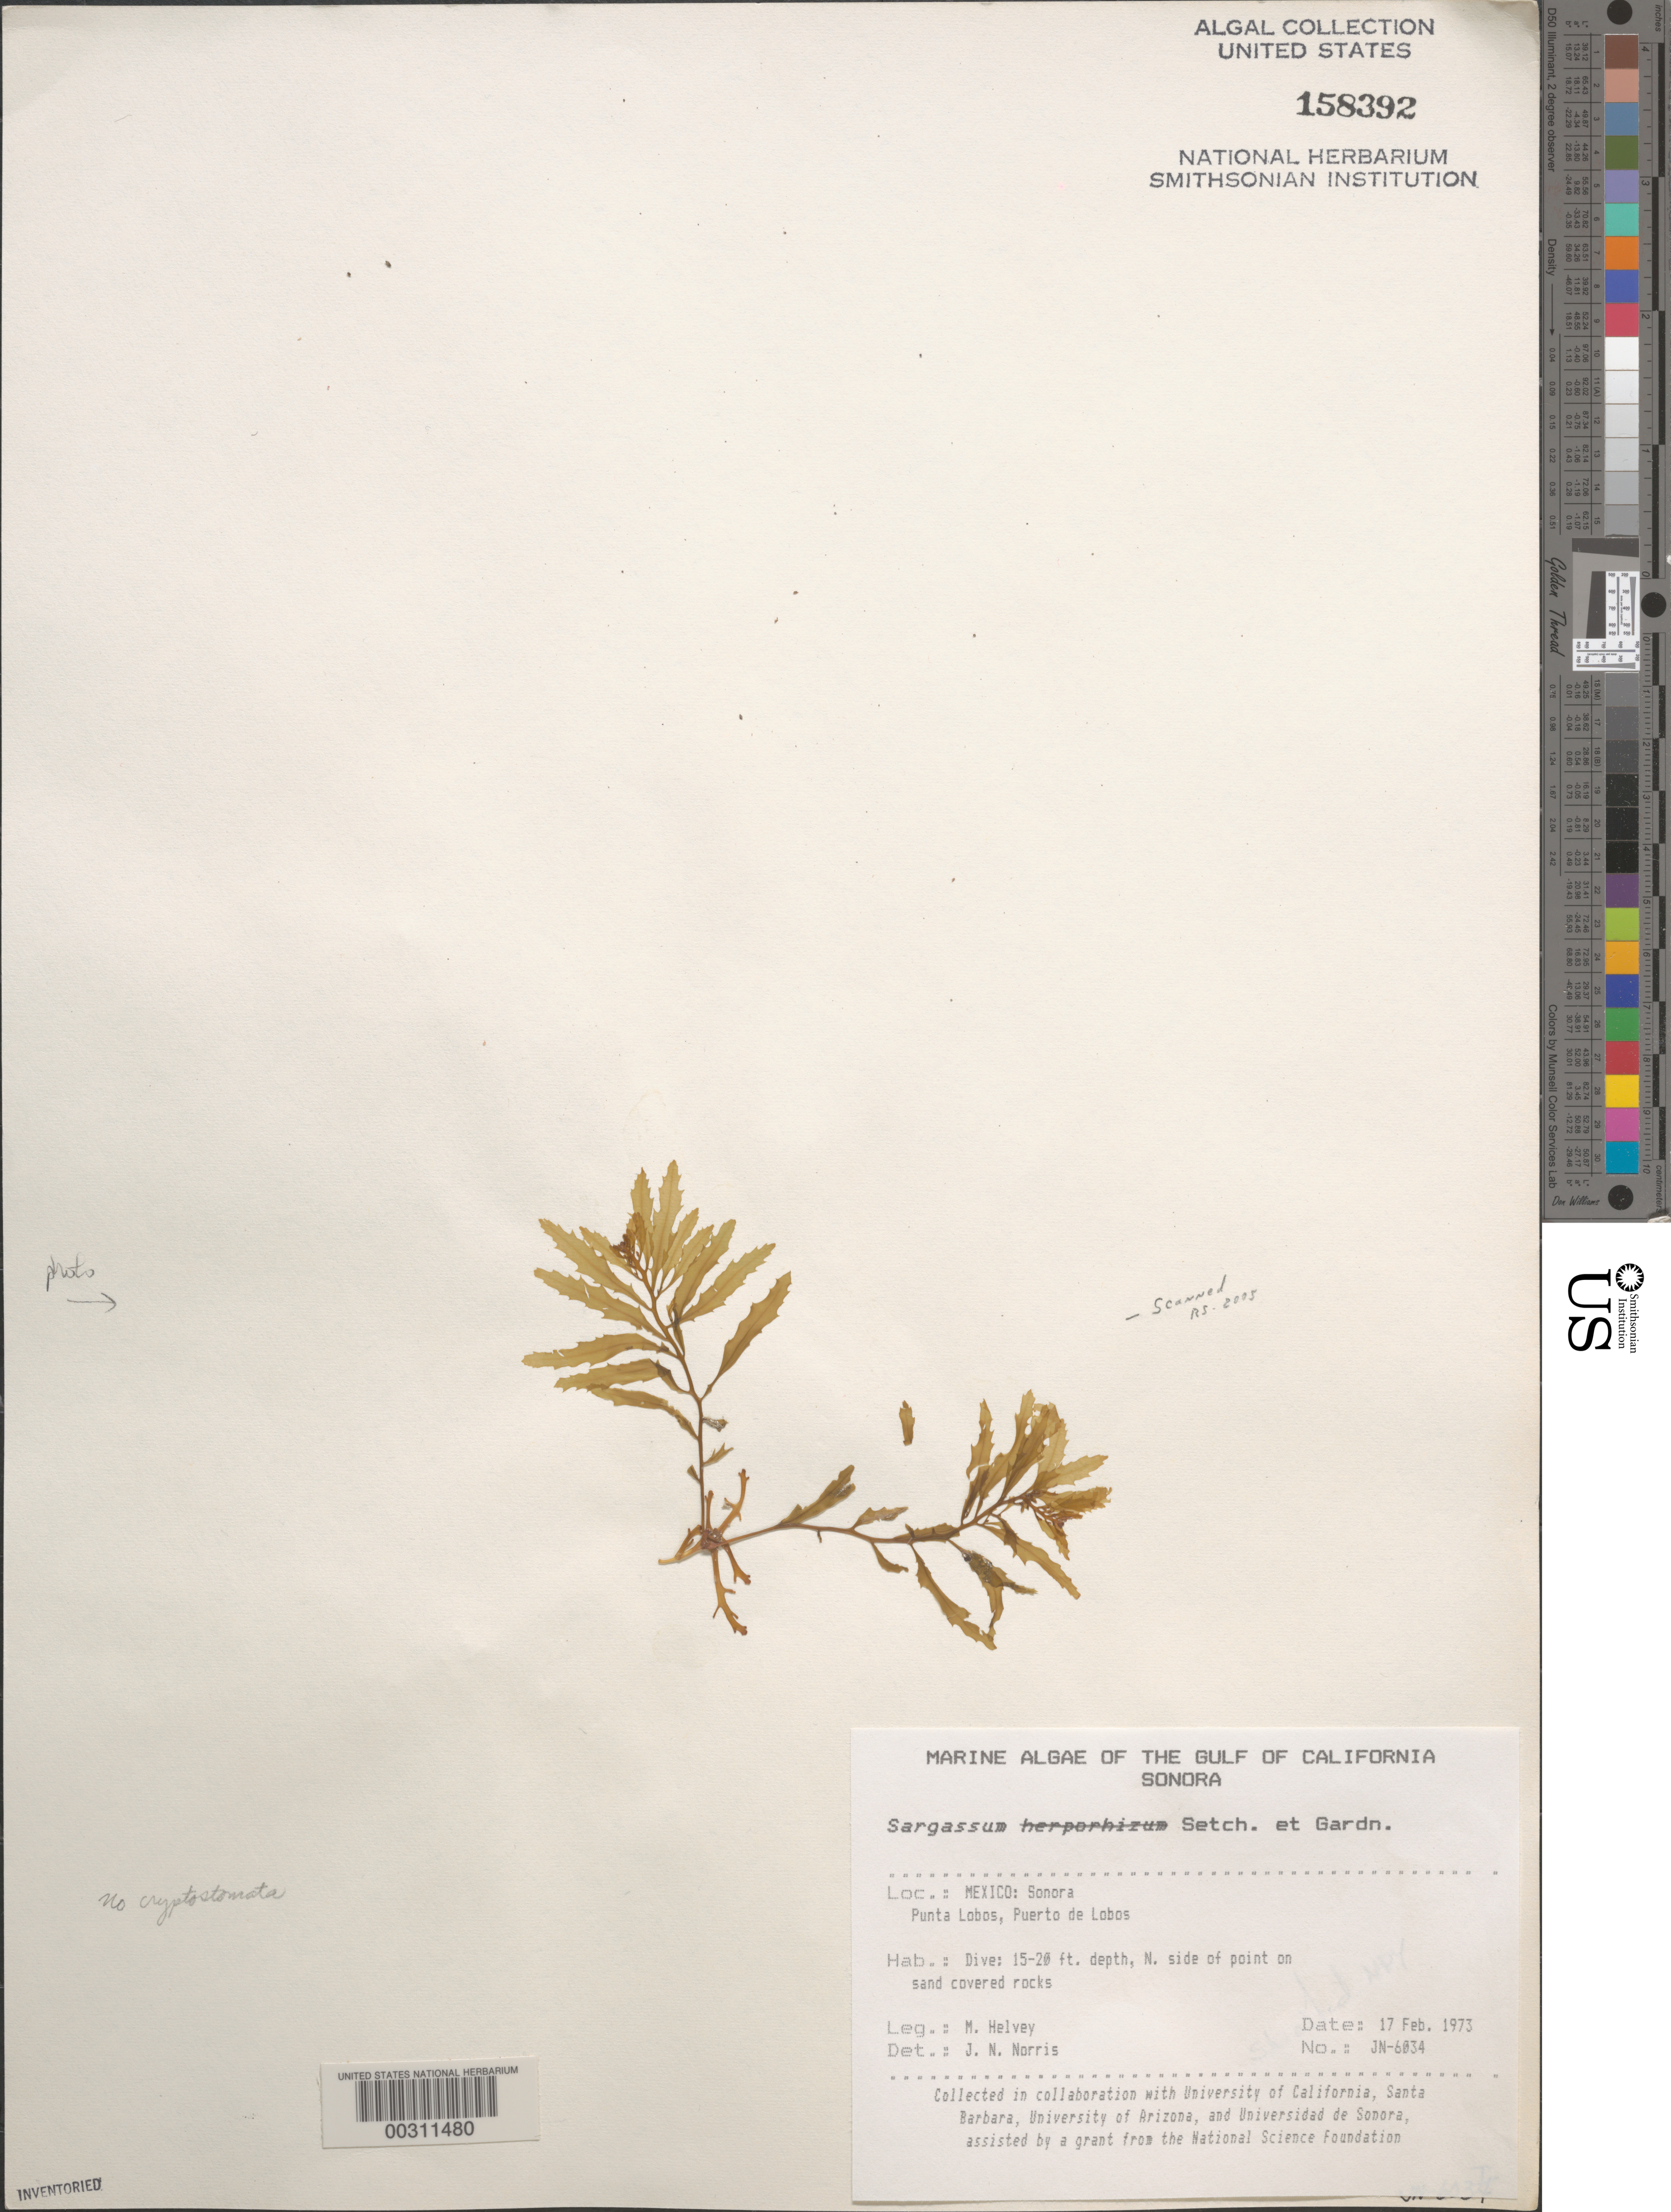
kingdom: Chromista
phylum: Ochrophyta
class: Phaeophyceae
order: Fucales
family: Sargassaceae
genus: Sargassum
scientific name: Sargassum herporhizum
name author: Setch. & N.L. Gardner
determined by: Norris, James N.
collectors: M. Helvey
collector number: JN-6034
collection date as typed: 17 Feb 1973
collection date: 1973-02-17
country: Mexico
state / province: Sonora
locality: Punta lobos, puerto de lobos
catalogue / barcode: US 158392